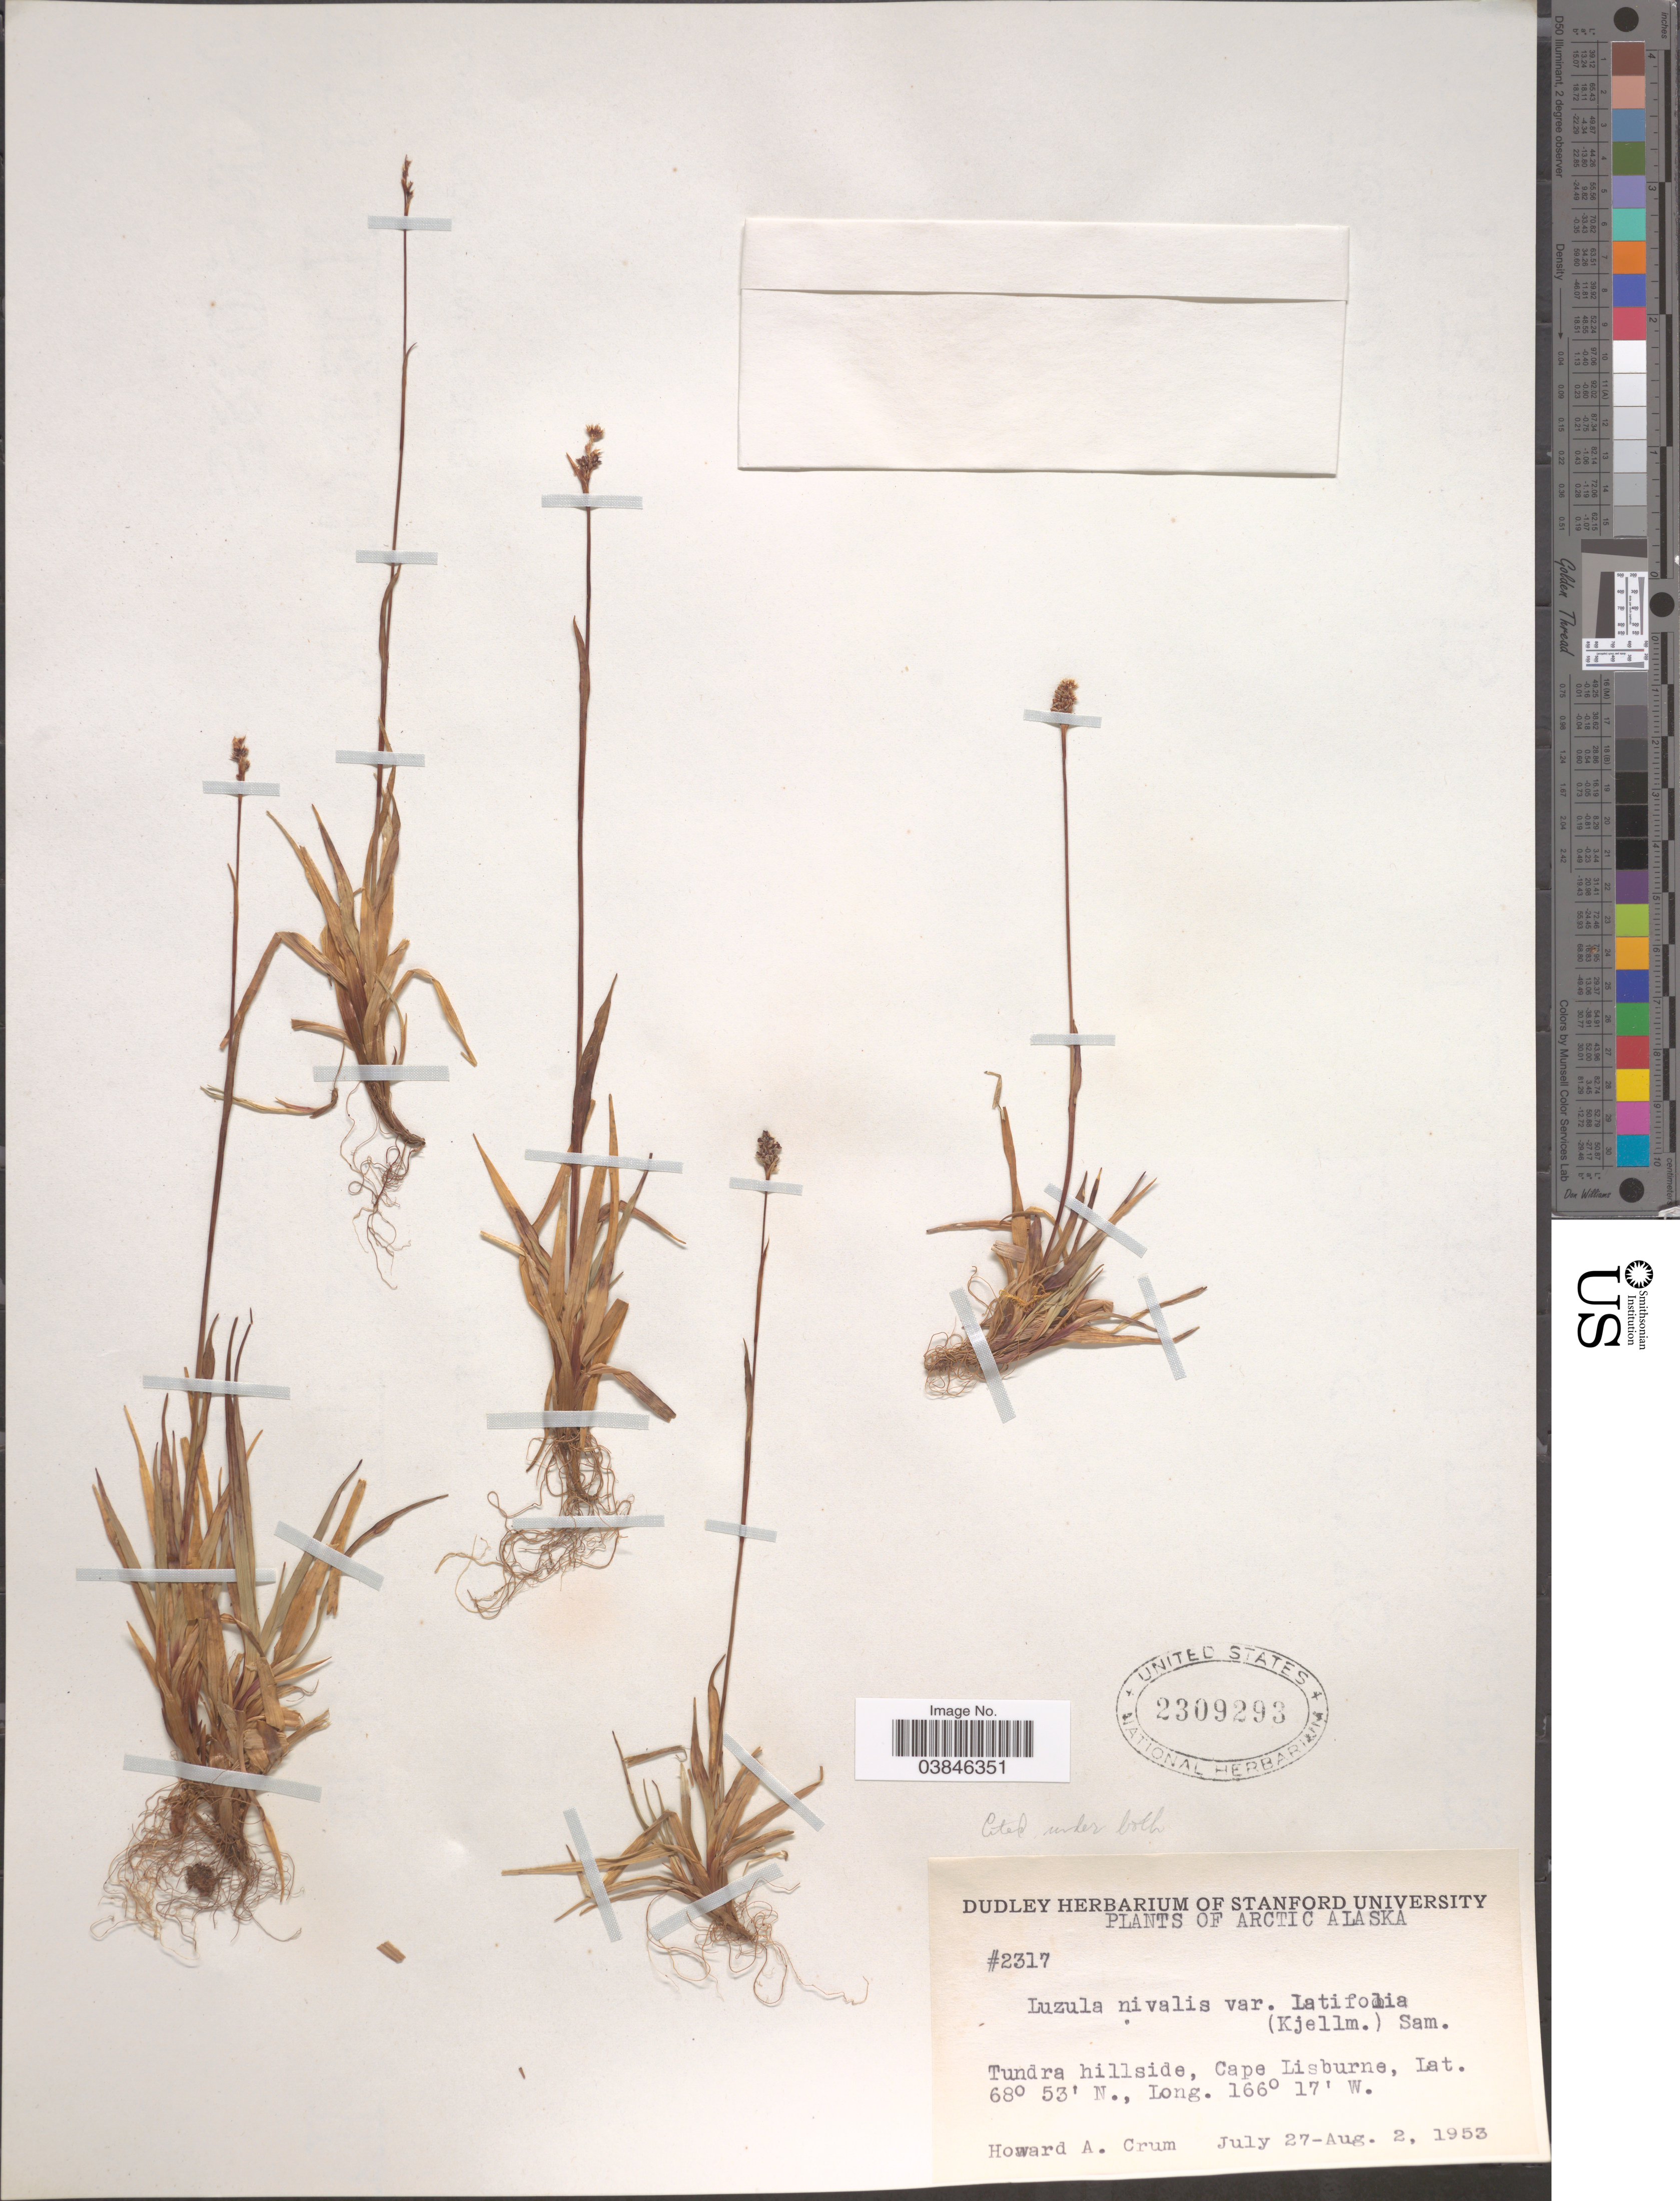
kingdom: Plantae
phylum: Tracheophyta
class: Liliopsida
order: Poales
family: Juncaceae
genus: Luzula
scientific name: Luzula nivalis var. latifolia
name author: Sam. ex Hultén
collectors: H. A. Crum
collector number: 2317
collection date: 1953-07-27/1953-08-02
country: United States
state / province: Alaska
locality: Arctic Alaska. Tundra hillside, Cape Lisburne.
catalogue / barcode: US 2309293